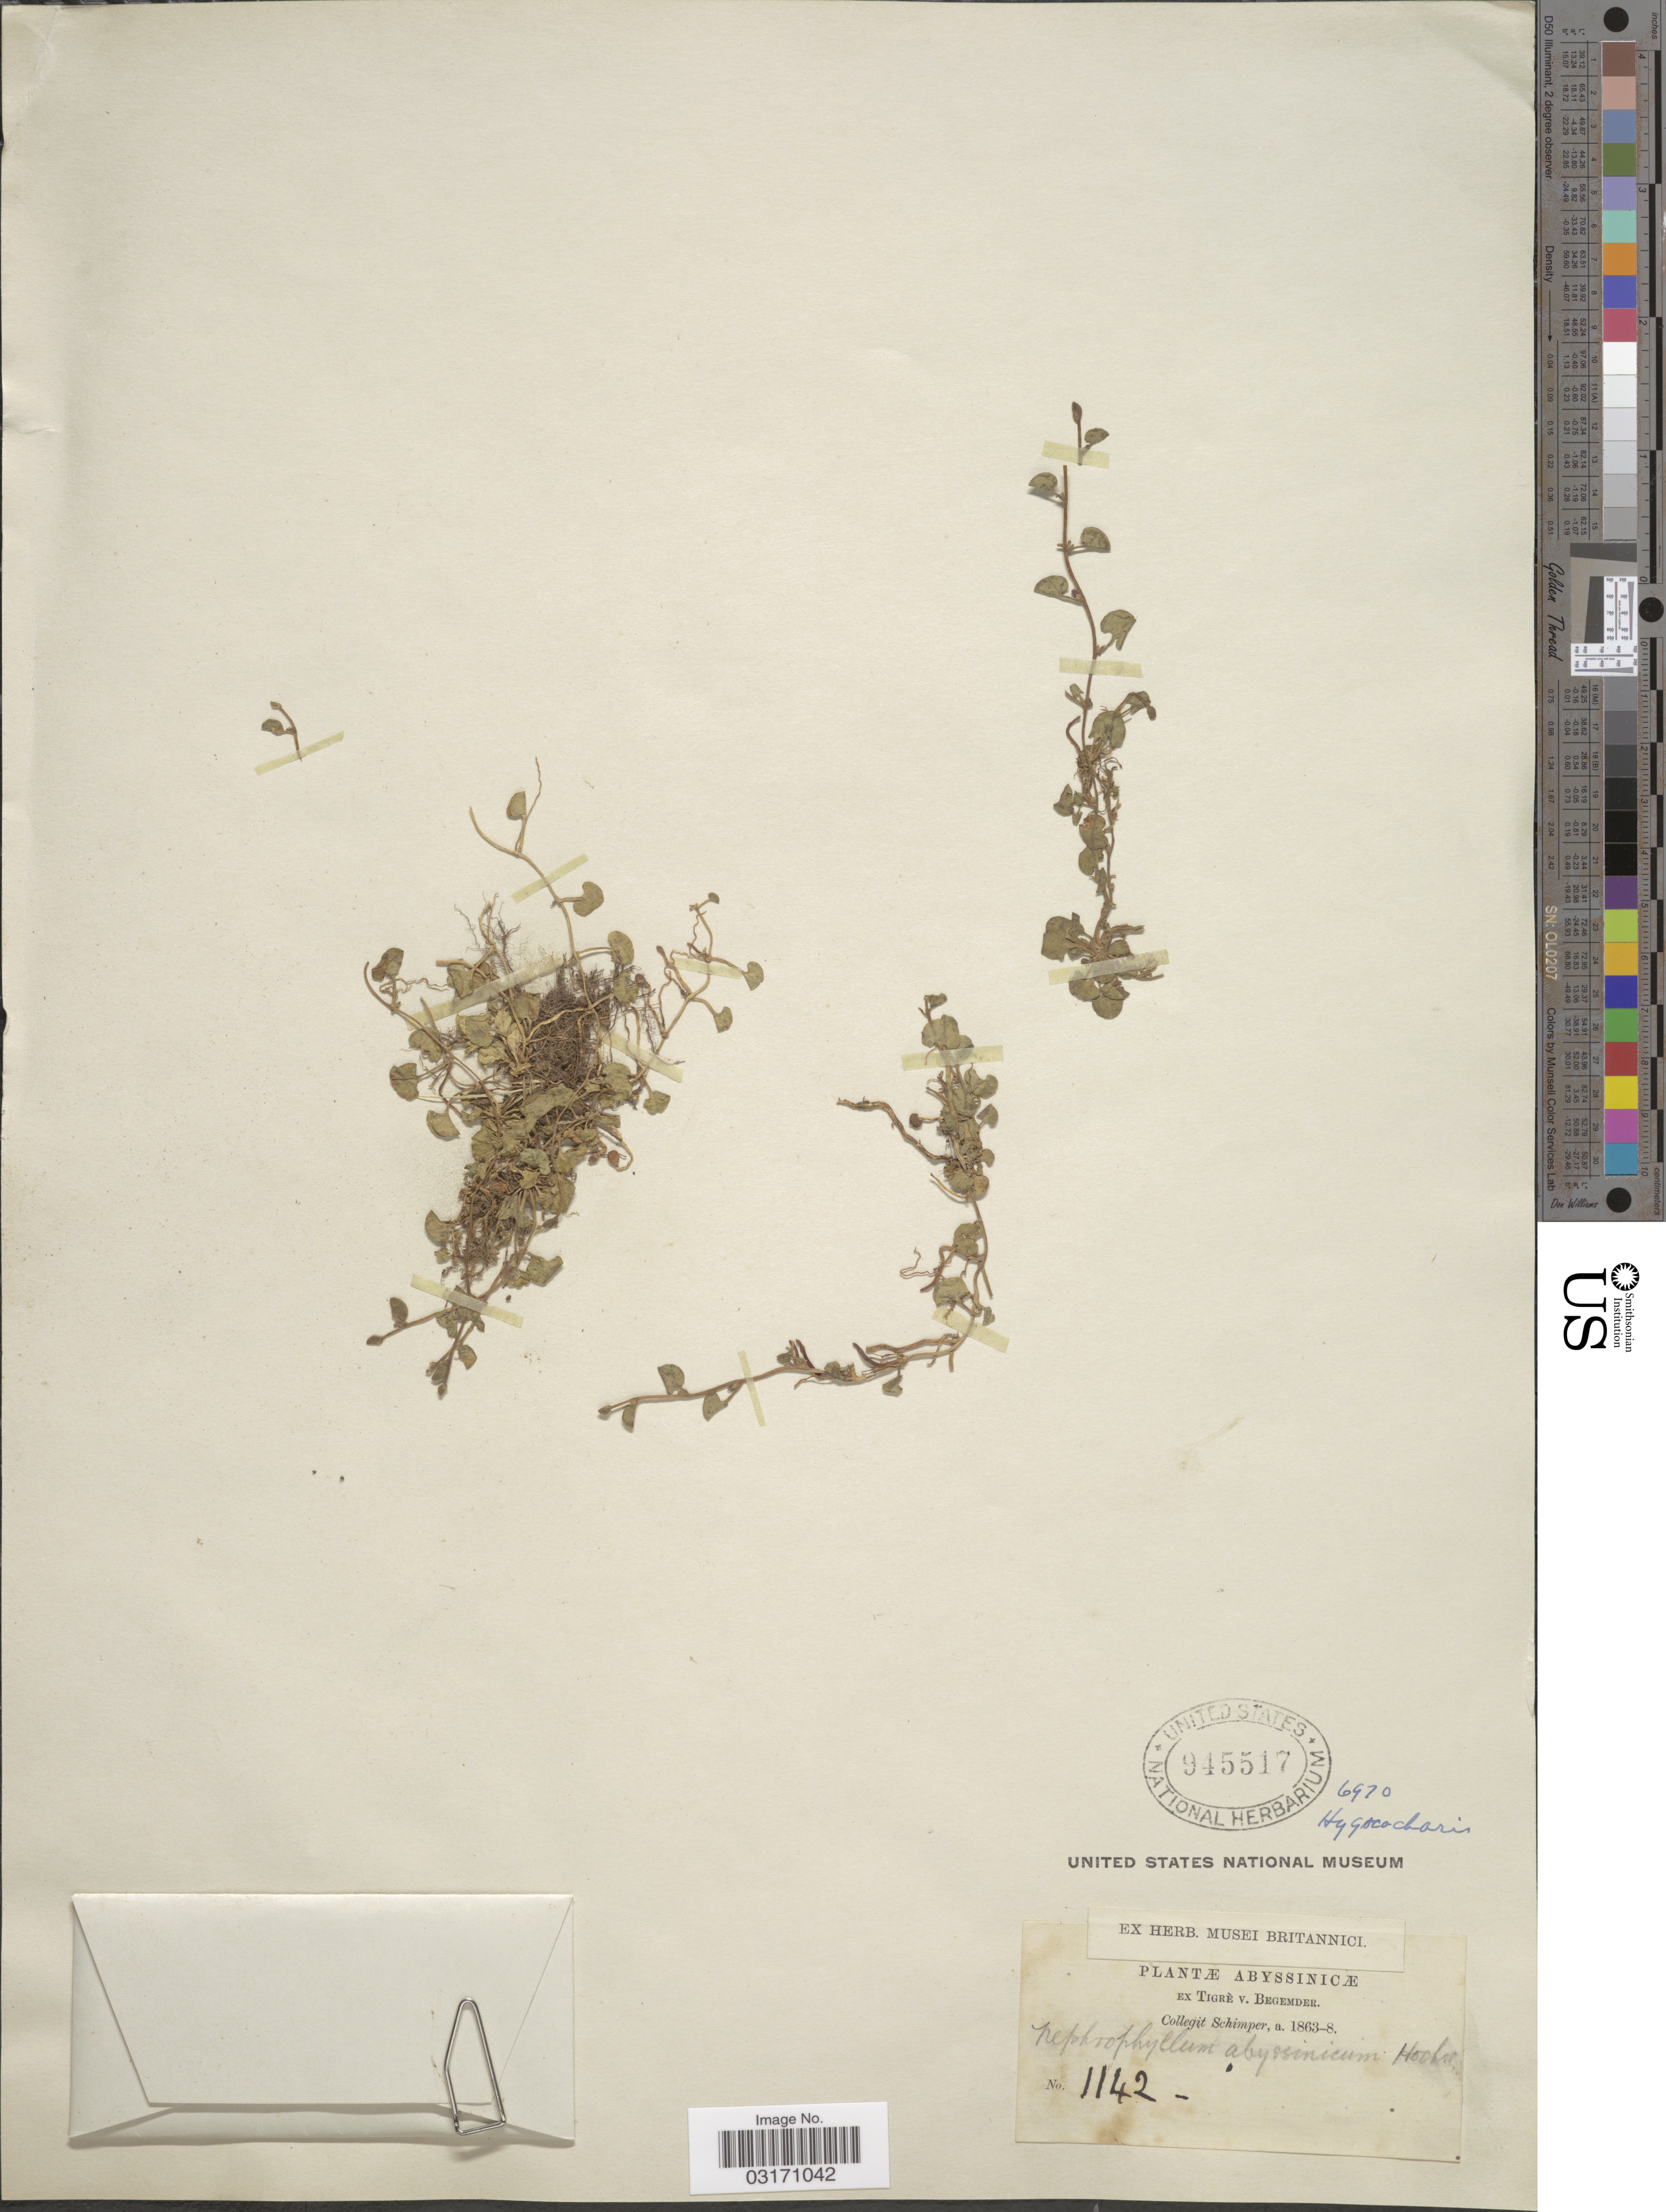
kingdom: Plantae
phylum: Tracheophyta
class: Magnoliopsida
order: Solanales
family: Convolvulaceae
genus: Nephrophyllum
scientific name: Nephrophyllum abyssinicum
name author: A. Rich.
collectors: -. Schimper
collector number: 1142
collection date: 1863/1868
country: Eritrea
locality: Abyssinicæ.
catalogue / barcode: US 945517